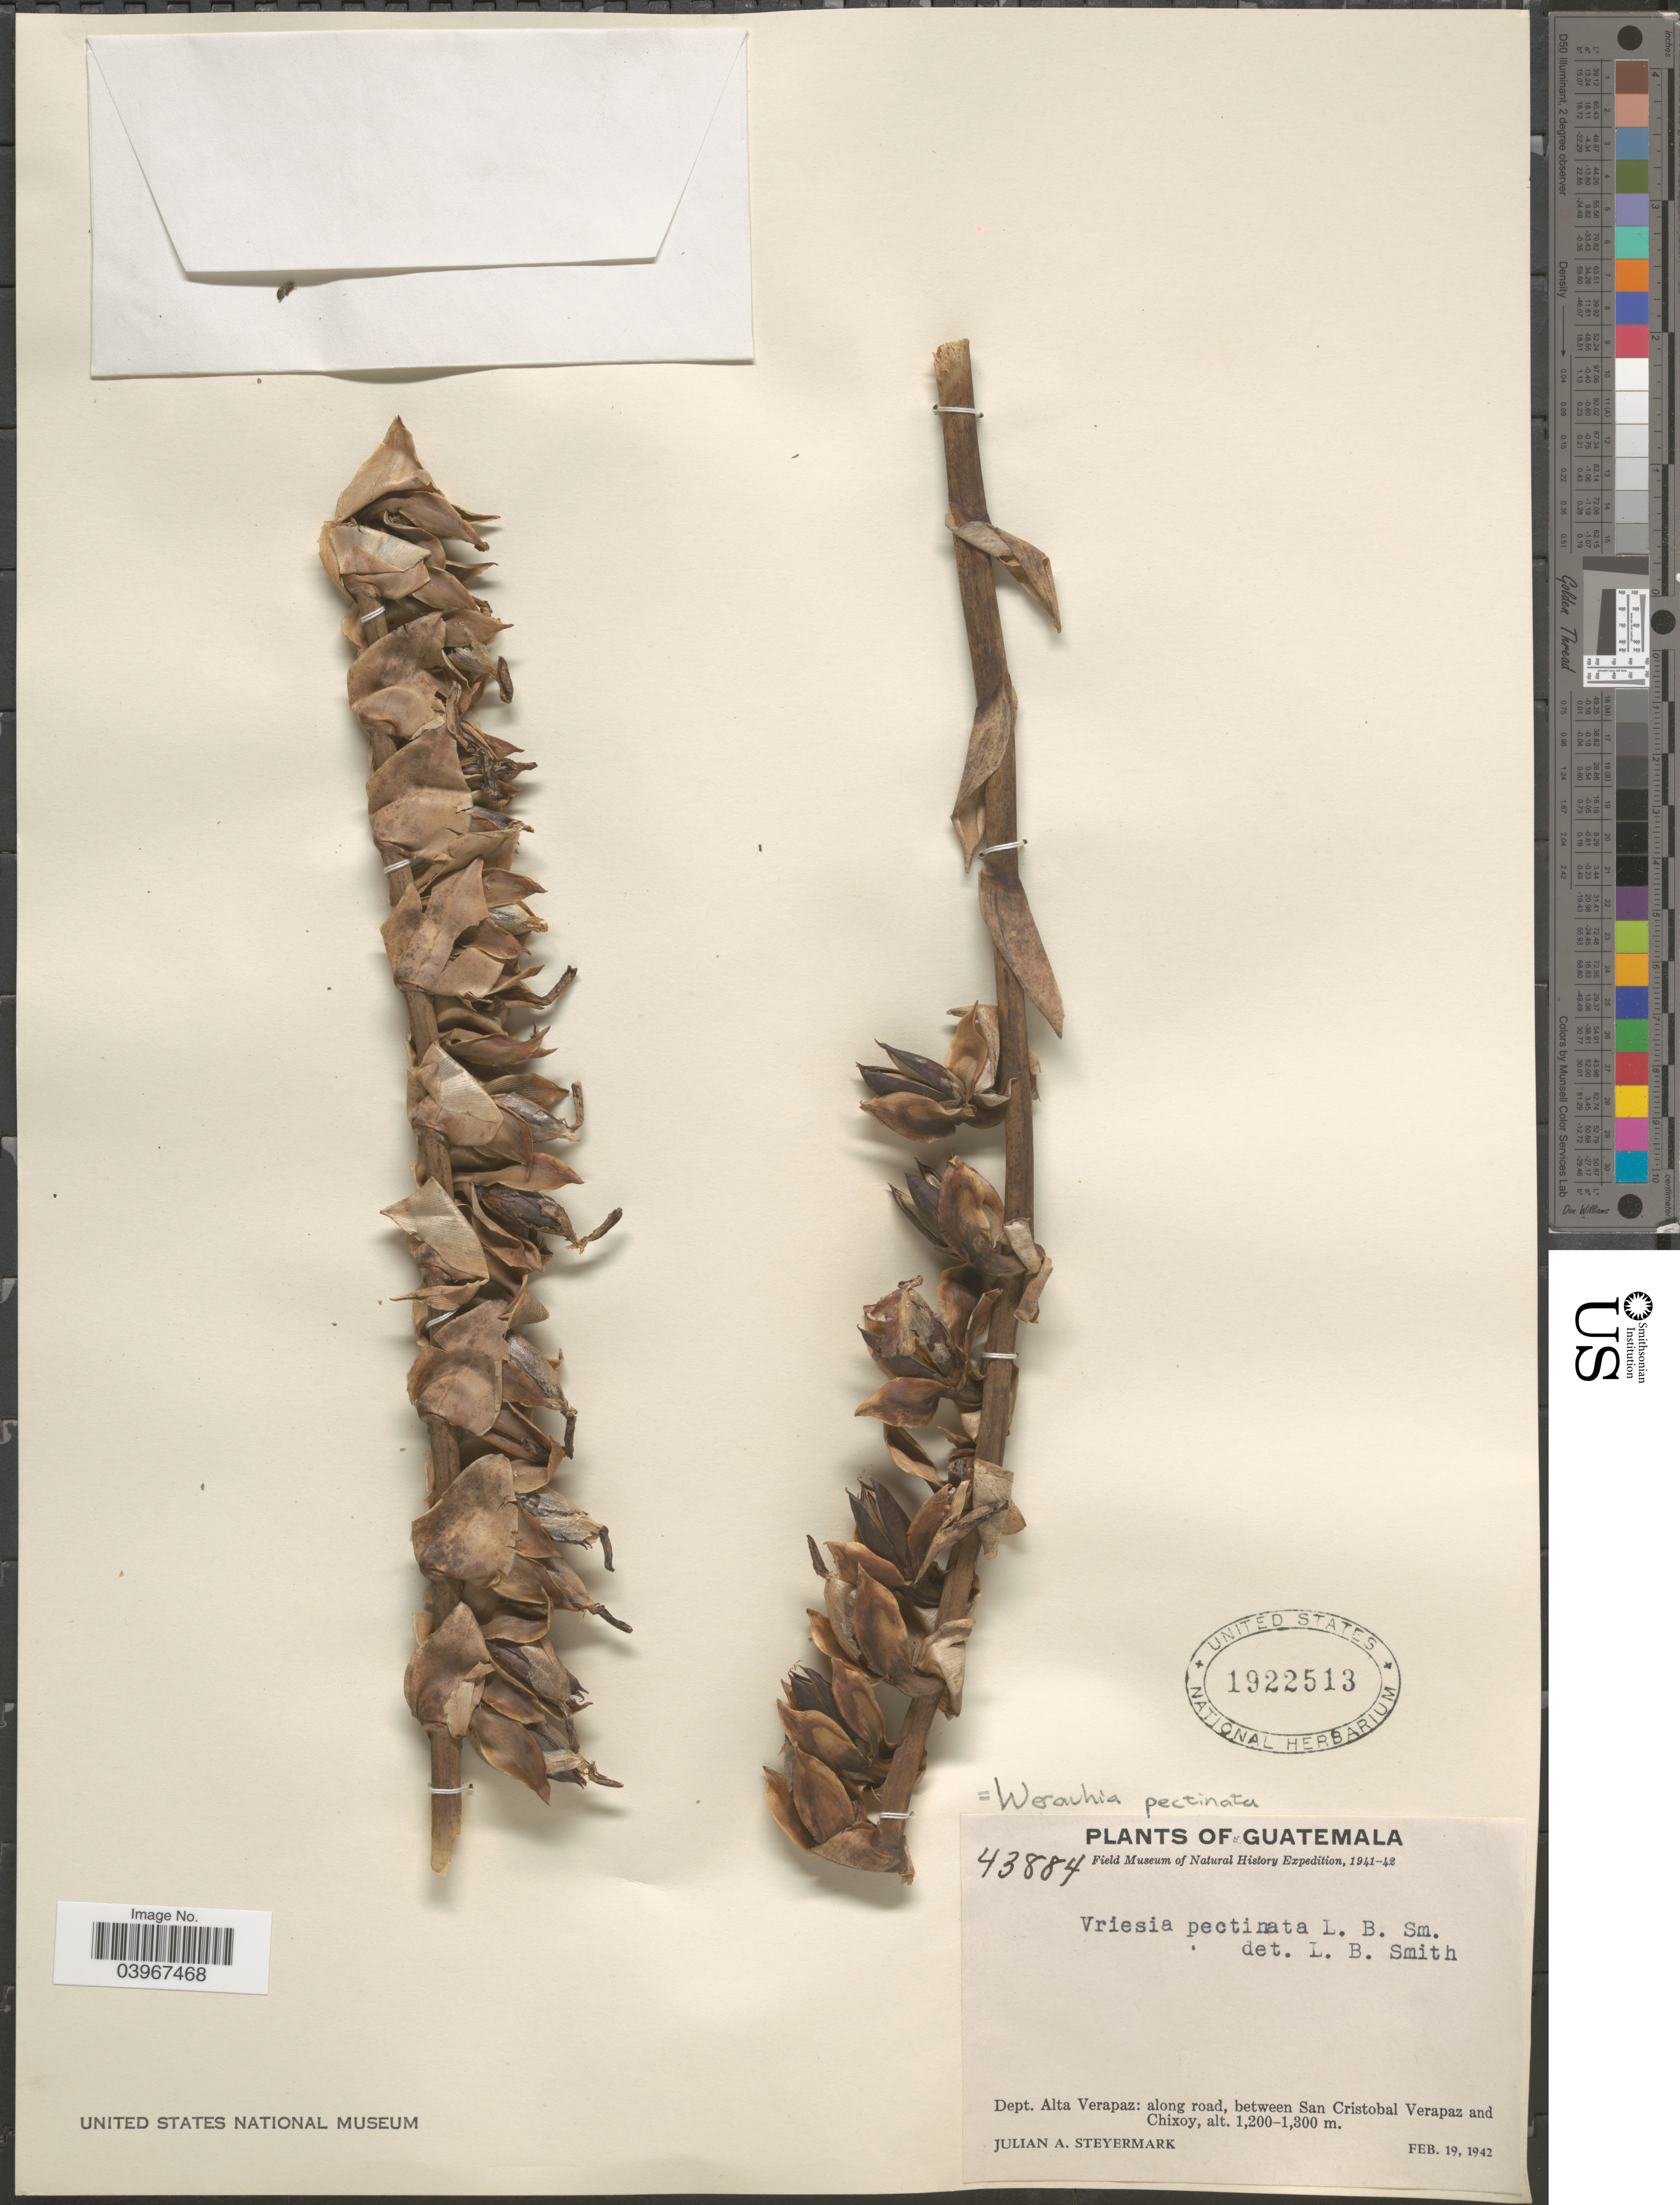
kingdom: Plantae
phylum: Tracheophyta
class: Liliopsida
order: Poales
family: Bromeliaceae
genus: Werauhia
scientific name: Werauhia pectinata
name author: (L.B. Sm.) J.R. Grant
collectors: J. Steyermark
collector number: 43884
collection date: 1942-02-19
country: Guatemala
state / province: Alta Verapaz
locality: Dept. Alta Verapaz: along road, between San Cristobal Verapaz and Chixoy.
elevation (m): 1200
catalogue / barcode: US 1922513